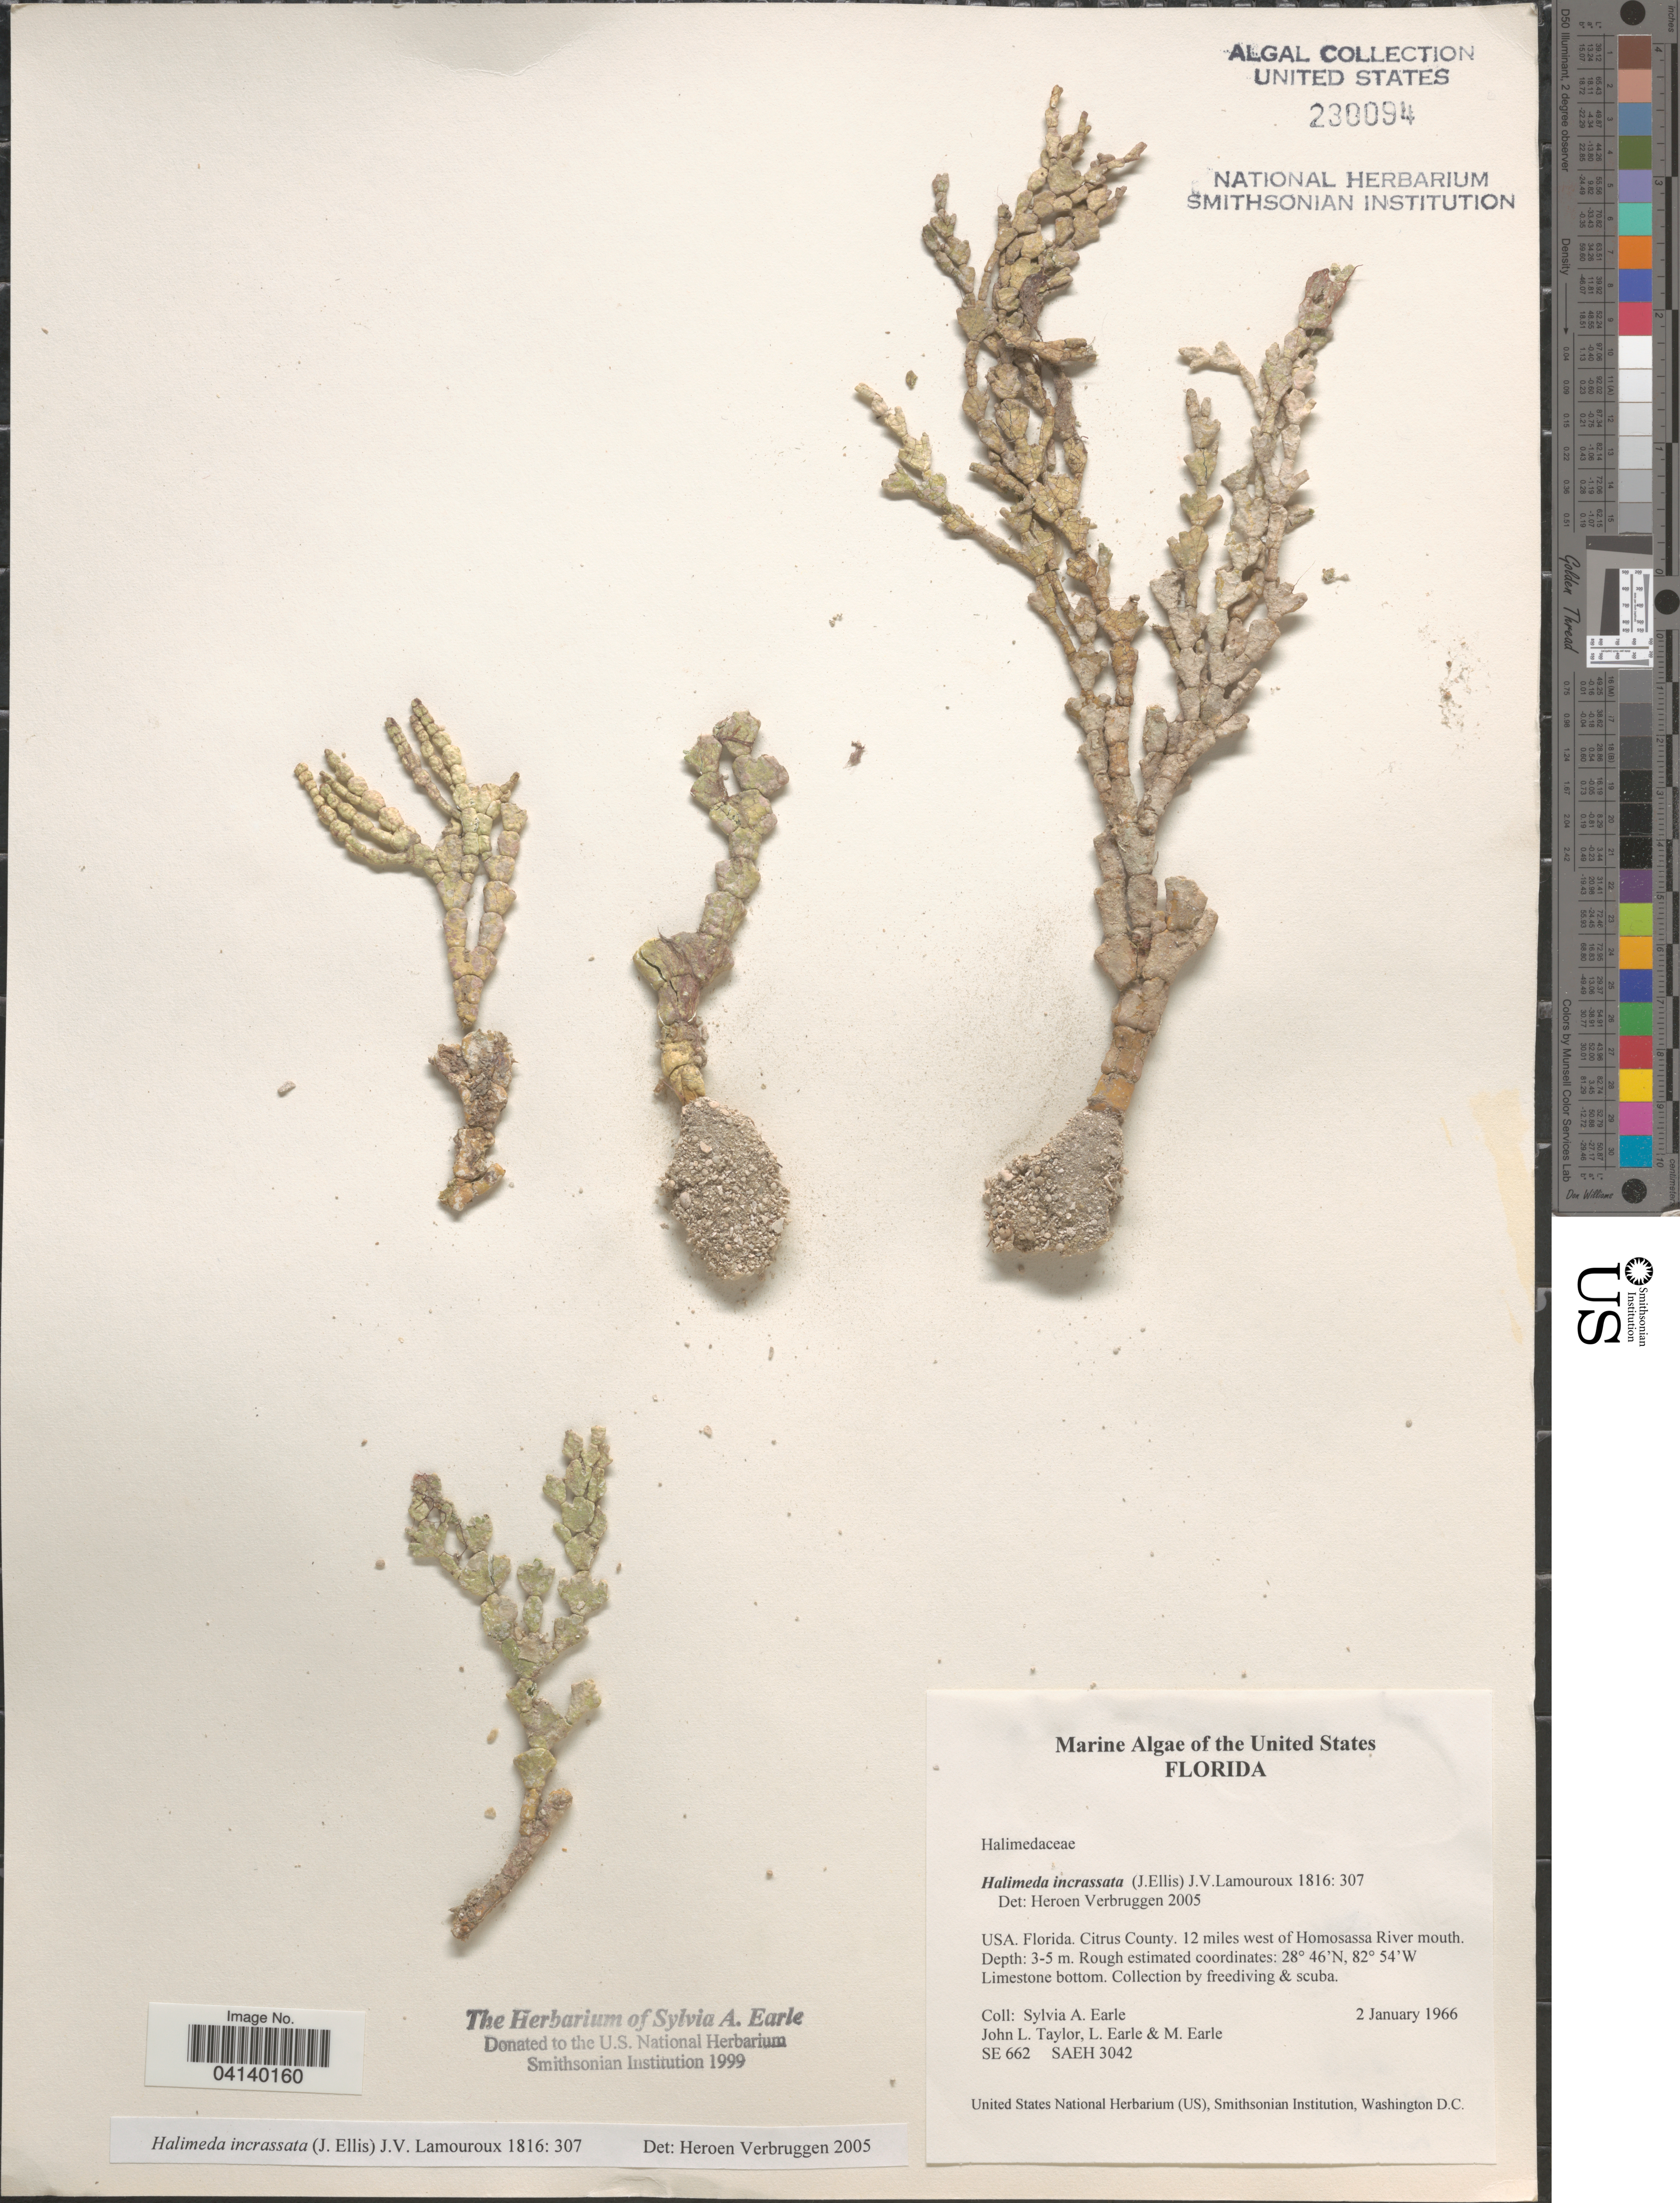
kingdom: Plantae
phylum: Chlorophyta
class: Ulvophyceae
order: Bryopsidales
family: Halimedaceae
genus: Halimeda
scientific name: Halimeda incrassata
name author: (J. Ellis) J.V.Lamouroux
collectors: S. A. Earle, J. L. Taylor, L. Earle & M. Earle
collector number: SE662/SAEH3042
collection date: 1966-01-02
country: United States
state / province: Florida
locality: Citrus County. 12 miles west of Homosassa River mouth.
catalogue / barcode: US 230094